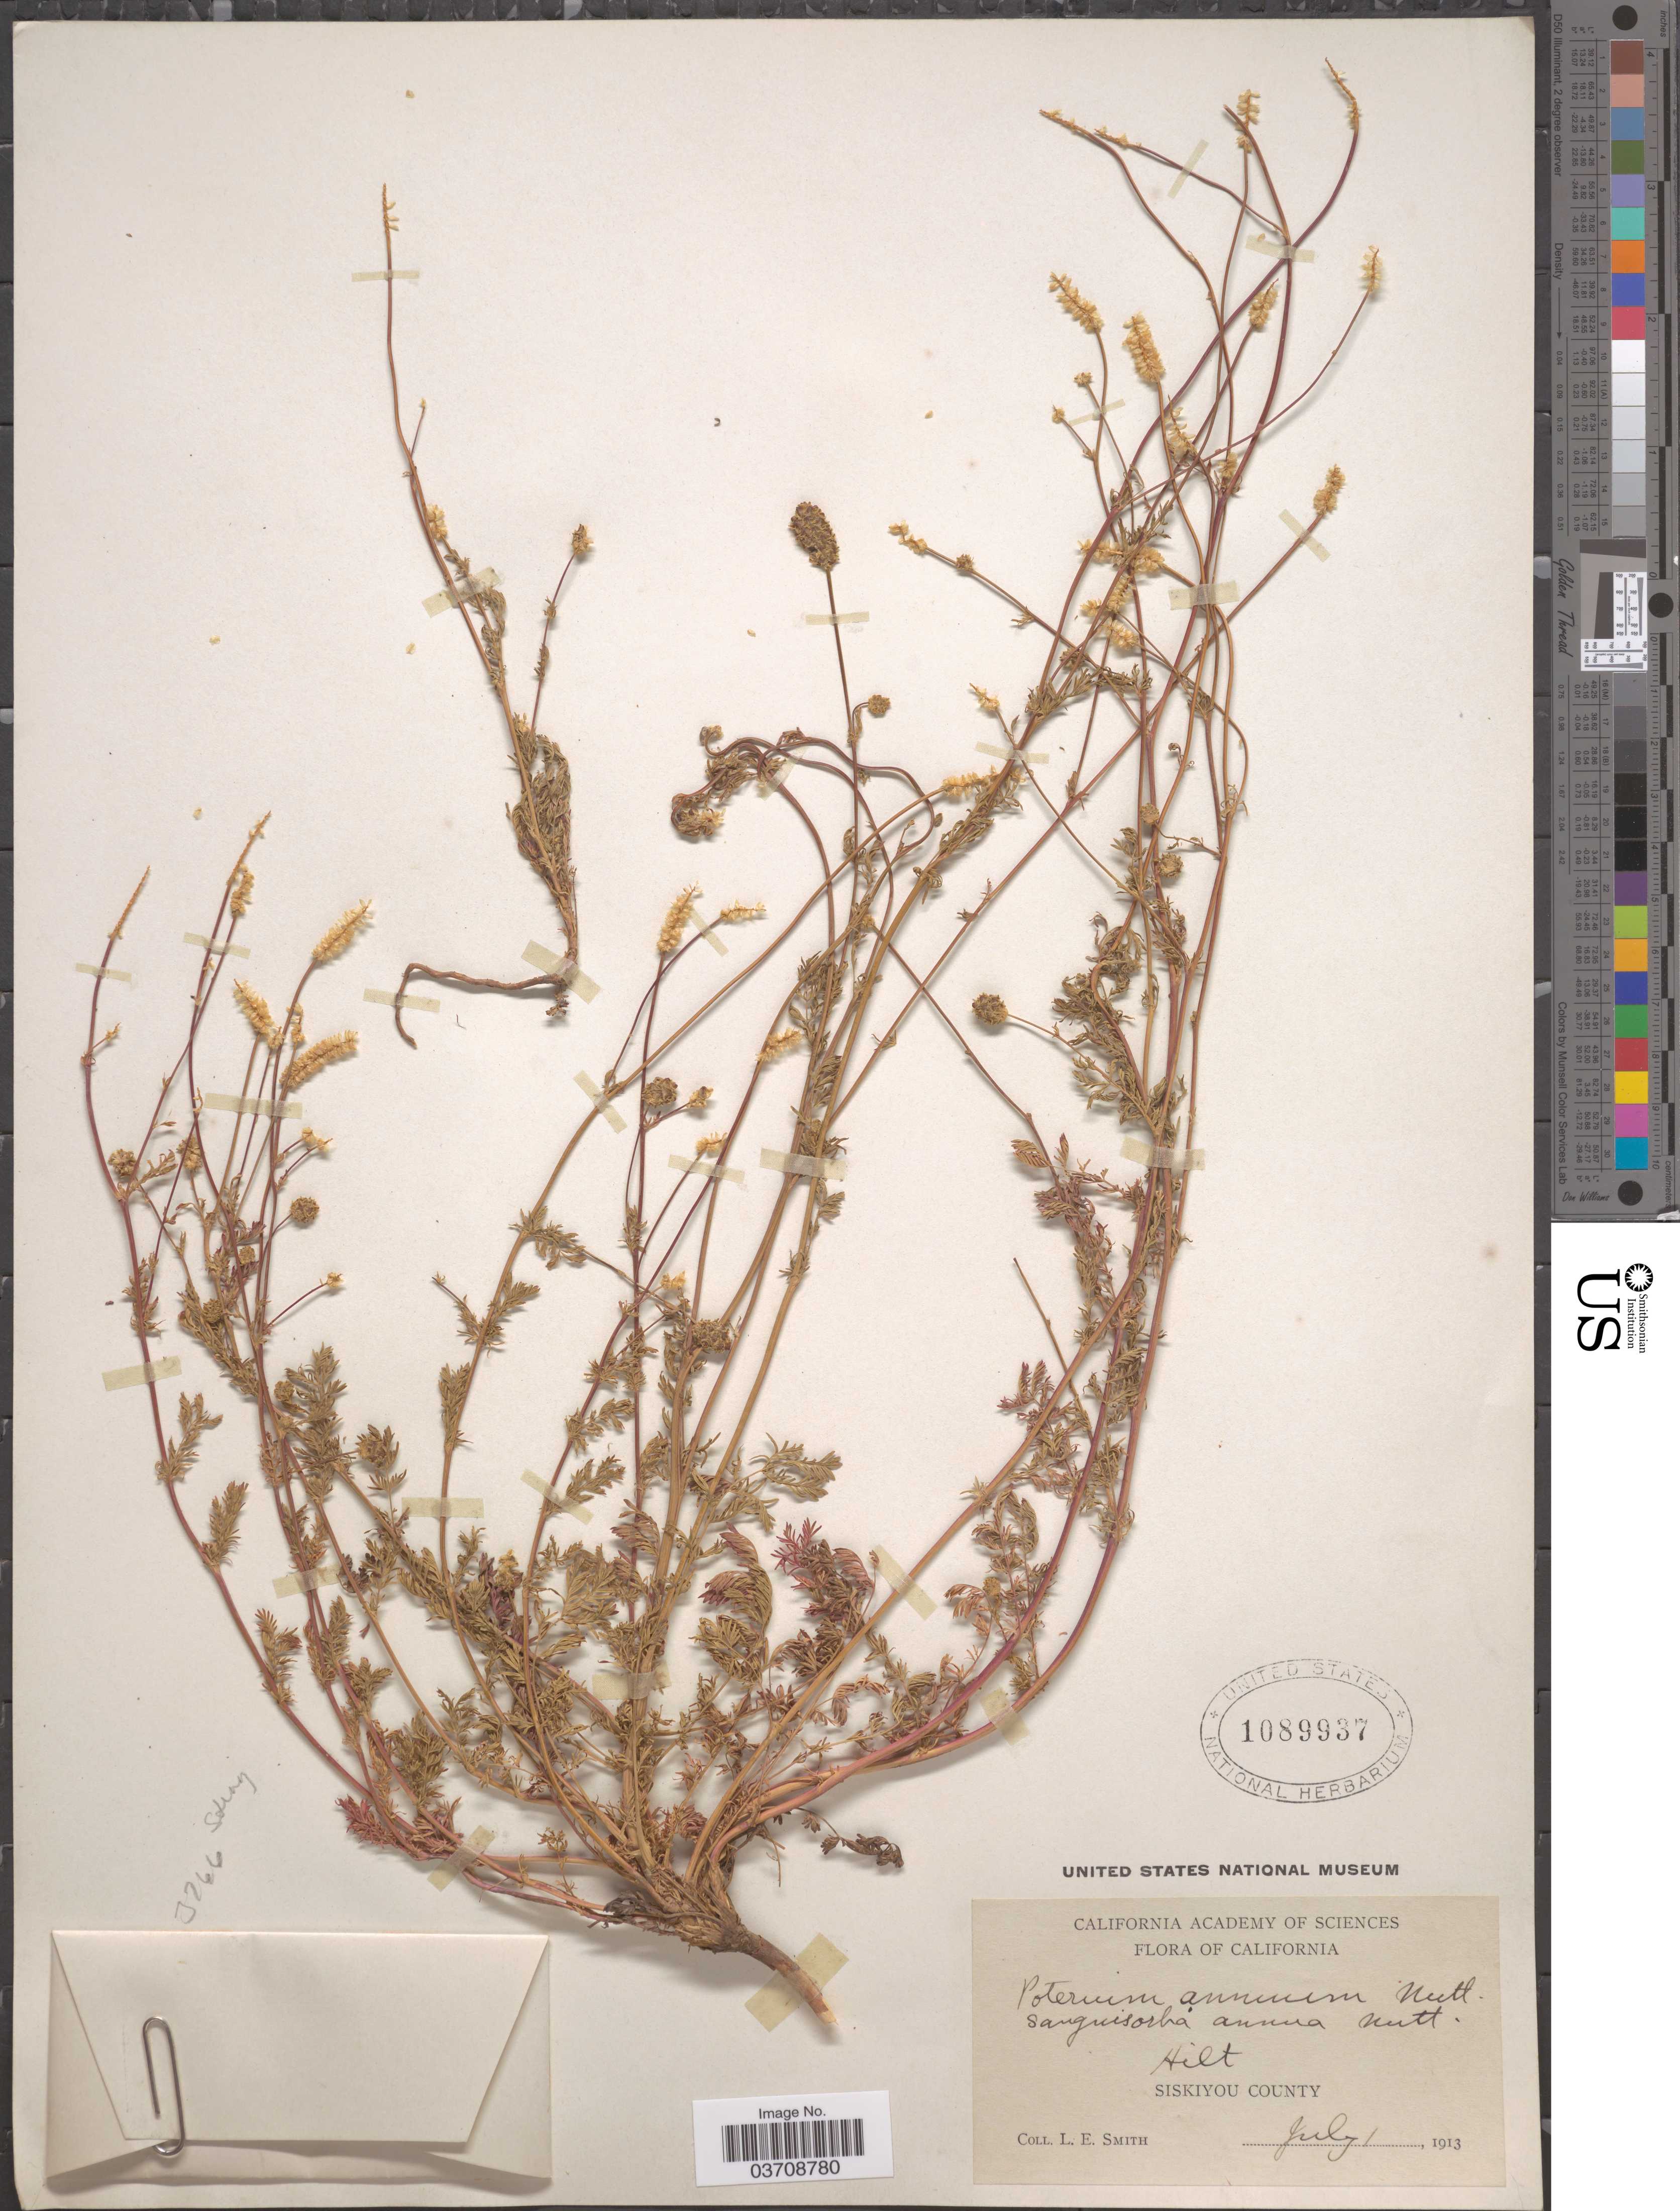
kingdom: Plantae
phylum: Tracheophyta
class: Magnoliopsida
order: Rosales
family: Rosaceae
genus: Sanguisorba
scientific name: Sanguisorba occidentalis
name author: Nutt.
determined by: Strong, Mark T., (BOT), Smithsonian Institution - National Museum of Natural History (UNITED STATES)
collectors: L. E. Smith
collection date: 1913-07-01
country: United States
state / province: California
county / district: Siskiyou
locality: Hilt, Siskiyou County.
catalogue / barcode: US 1089937